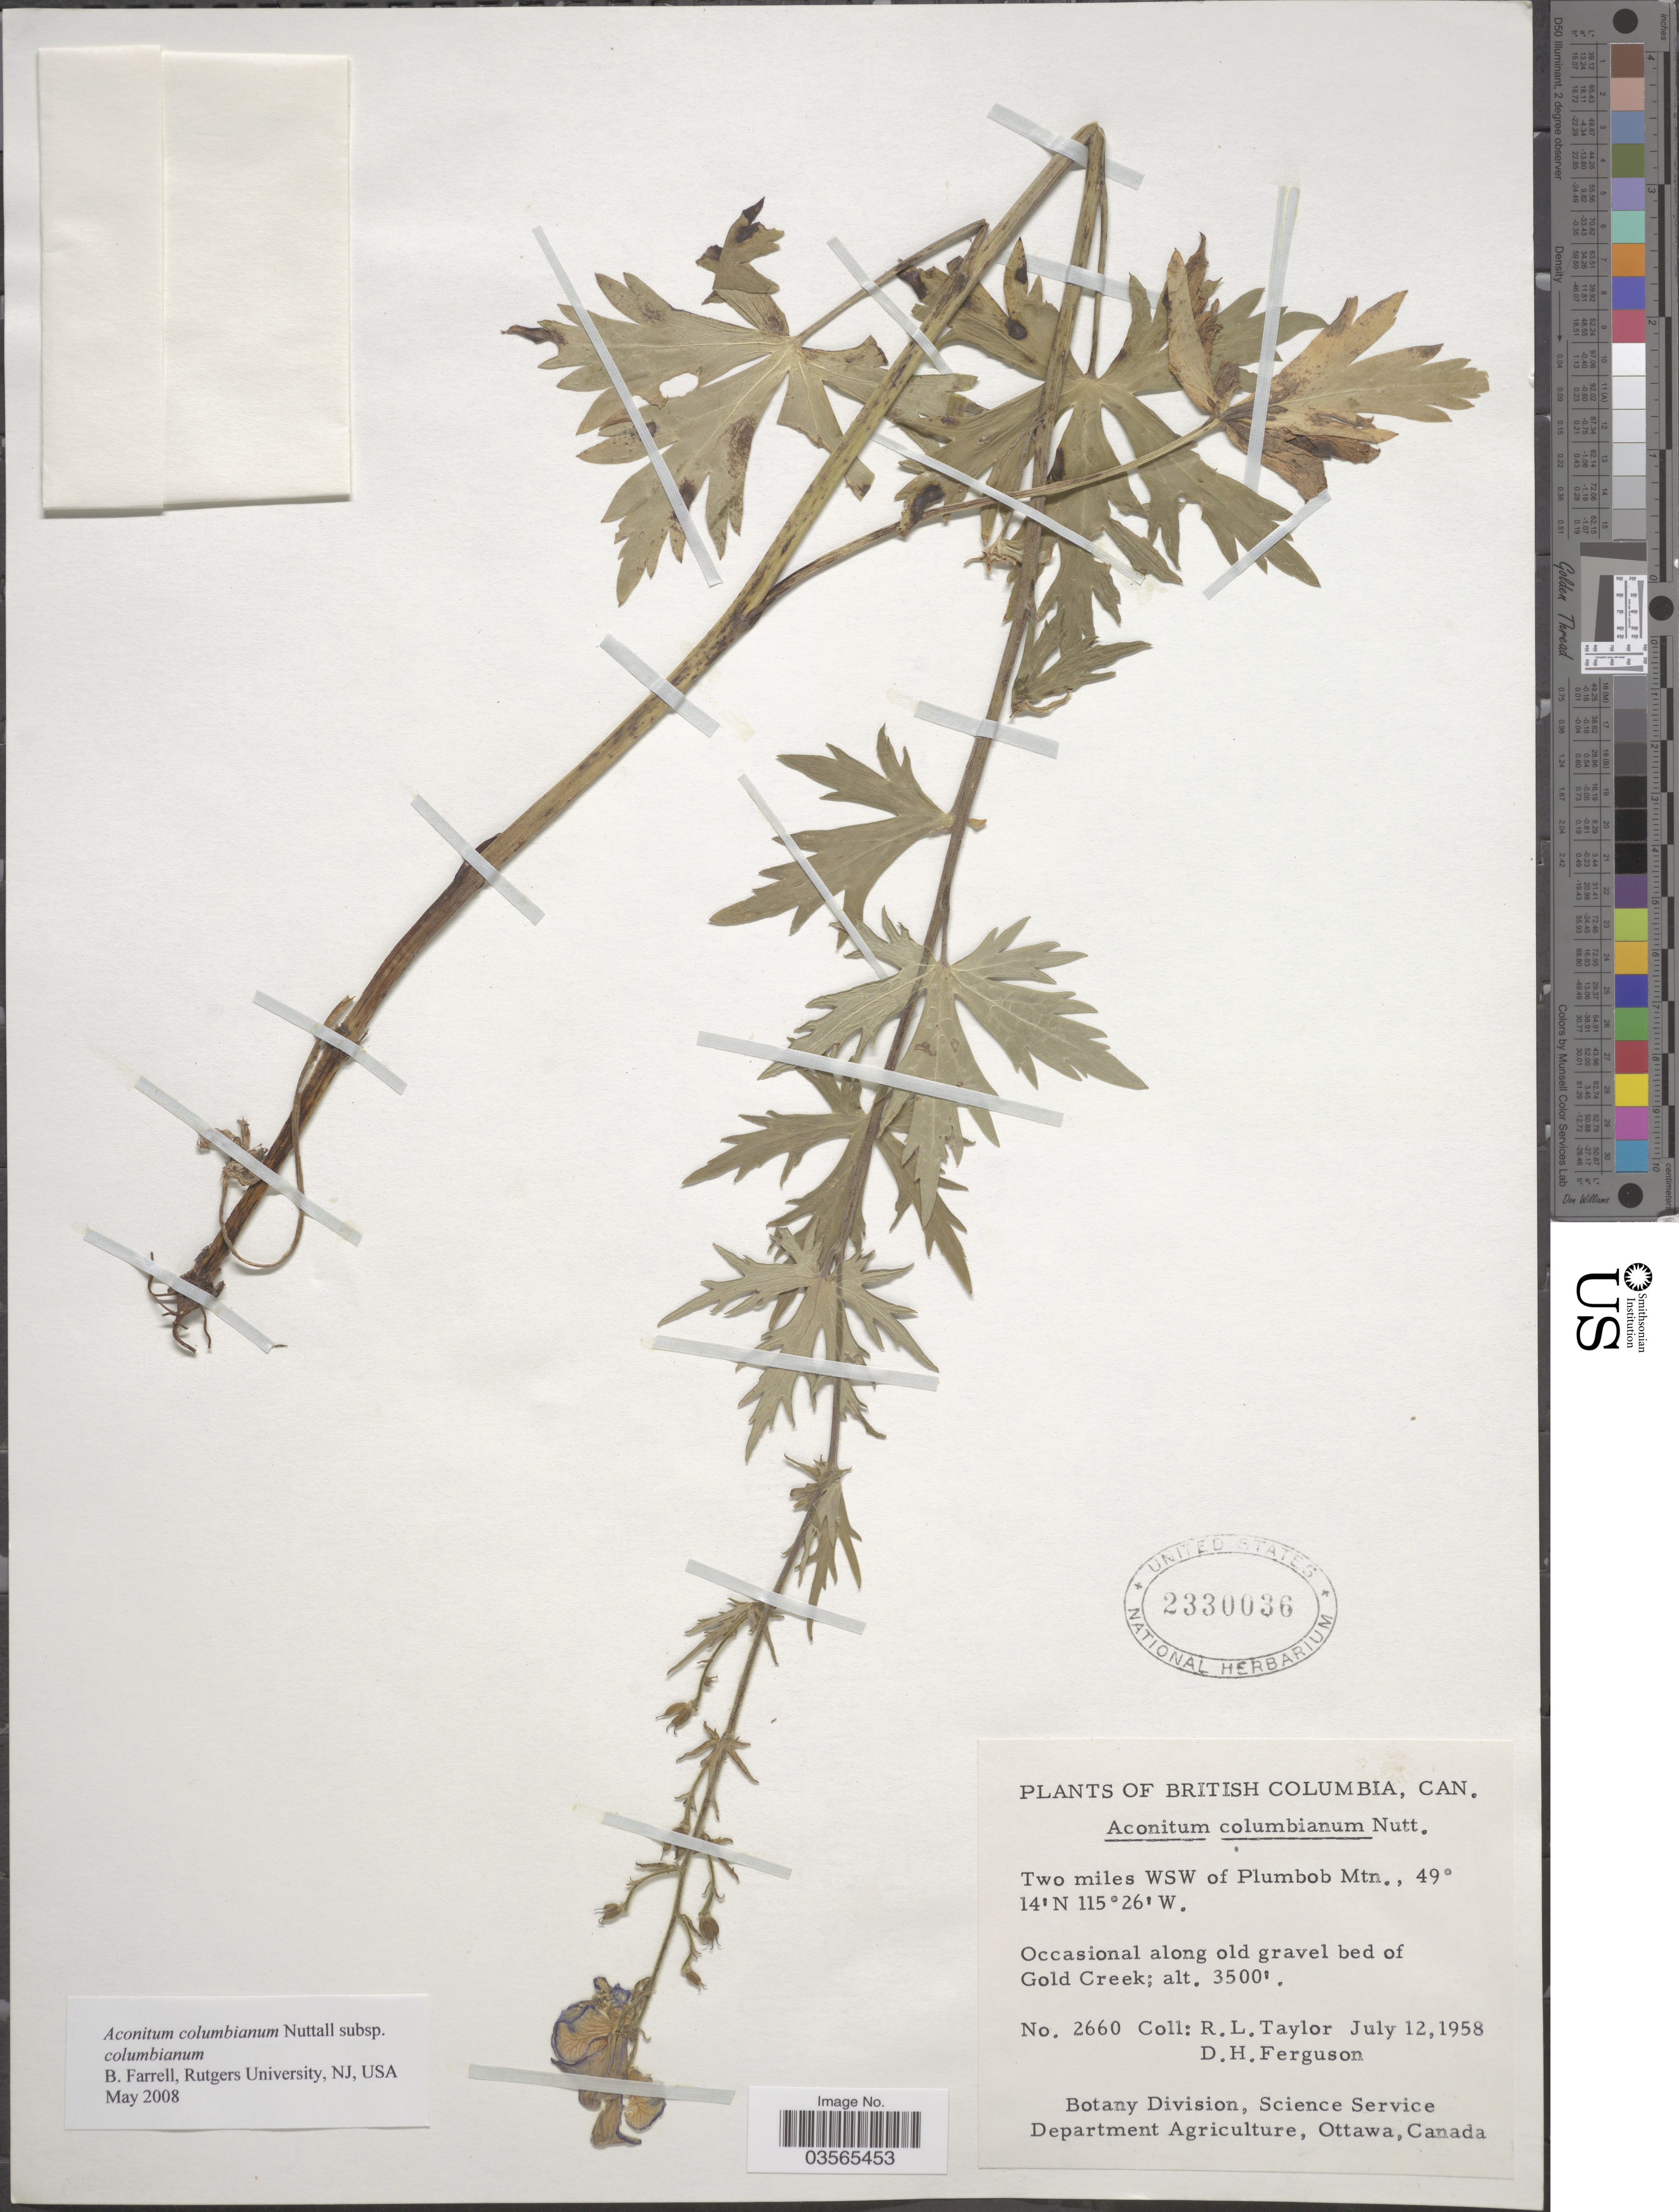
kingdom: Plantae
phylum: Tracheophyta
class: Magnoliopsida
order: Ranunculales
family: Ranunculaceae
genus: Aconitum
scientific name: Aconitum columbianum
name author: Nutt.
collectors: R. Taylor & D. Ferguson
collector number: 2660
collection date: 1958-07-12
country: Canada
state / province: British Columbia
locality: Two miles WSW of Plumbob Mtn. Along old gravel bed of Gold Creek.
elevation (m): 1067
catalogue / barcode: US 2330036